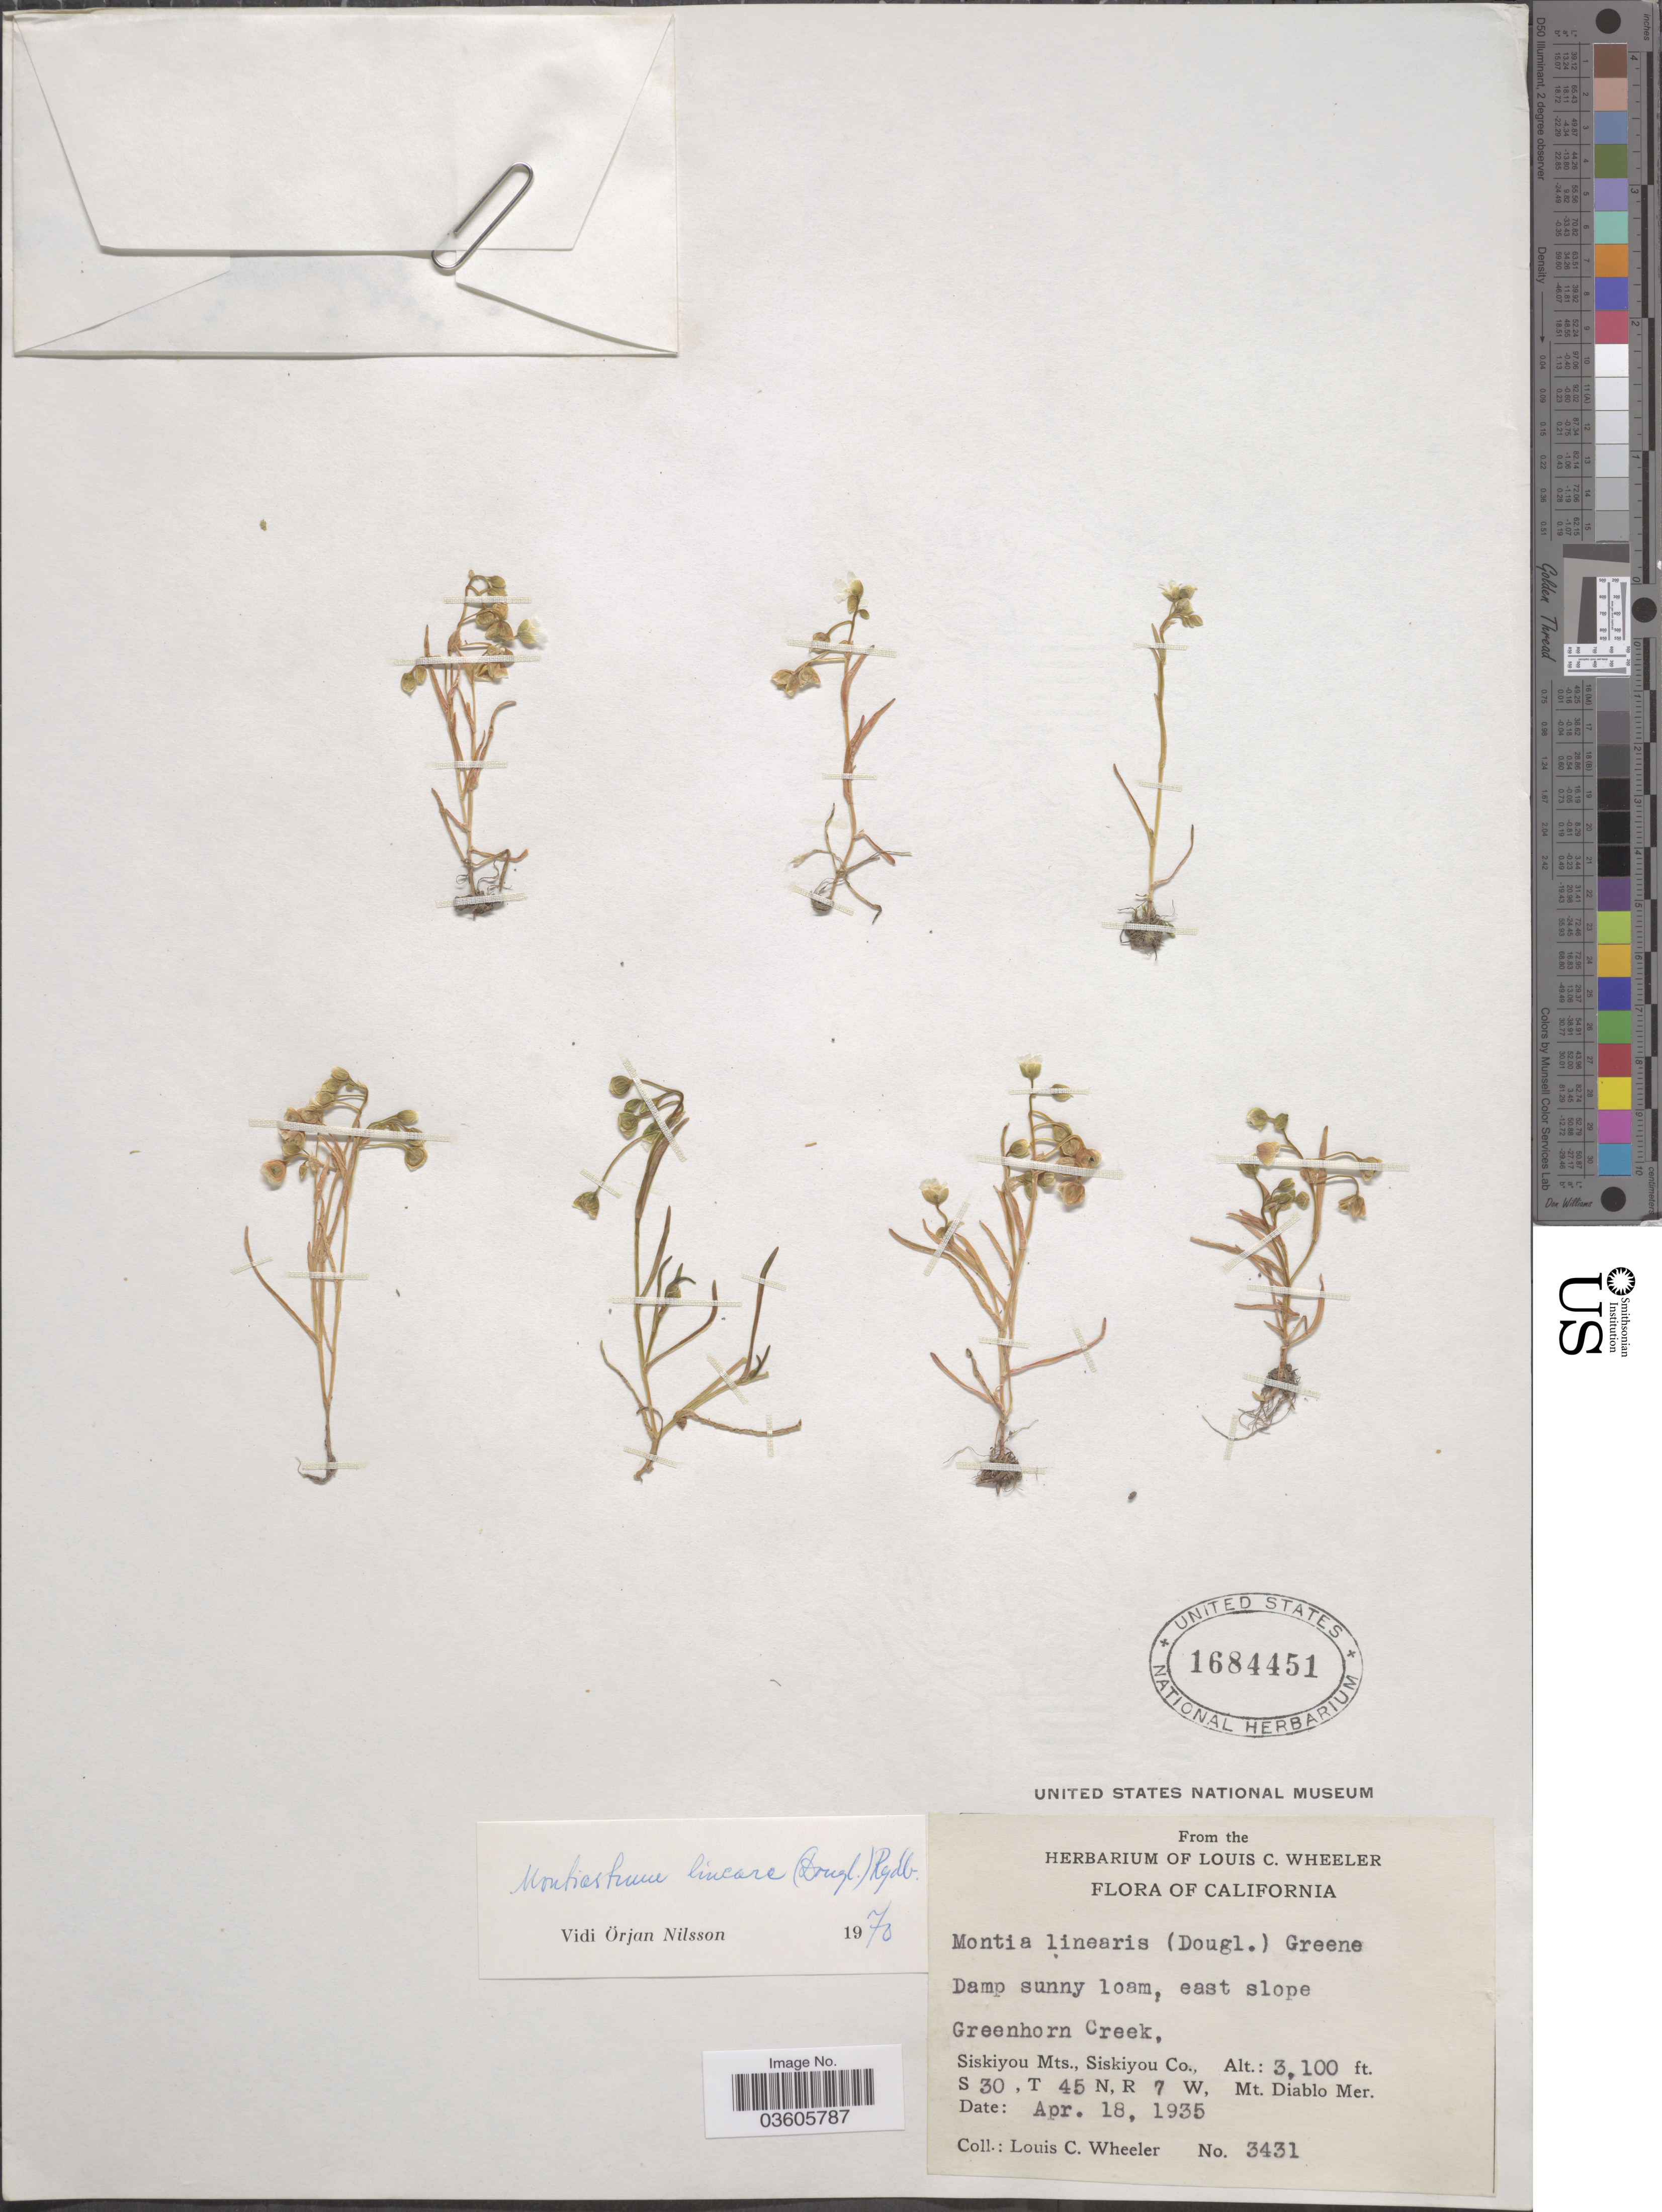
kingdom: Plantae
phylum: Tracheophyta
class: Magnoliopsida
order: Caryophyllales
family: Montiaceae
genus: Montia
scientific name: Montia linearis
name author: (Douglas) Greene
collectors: L. C. Wheeler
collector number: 3431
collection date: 1935-04-18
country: United States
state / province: California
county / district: Siskiyou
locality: East slope Greenhorn Creek, Siskiyou Mts., Siskiyou Co. S 30, ZT 45 N, R 7 W, Mt. Daiblo Mer.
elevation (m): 945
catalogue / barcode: US 1684451